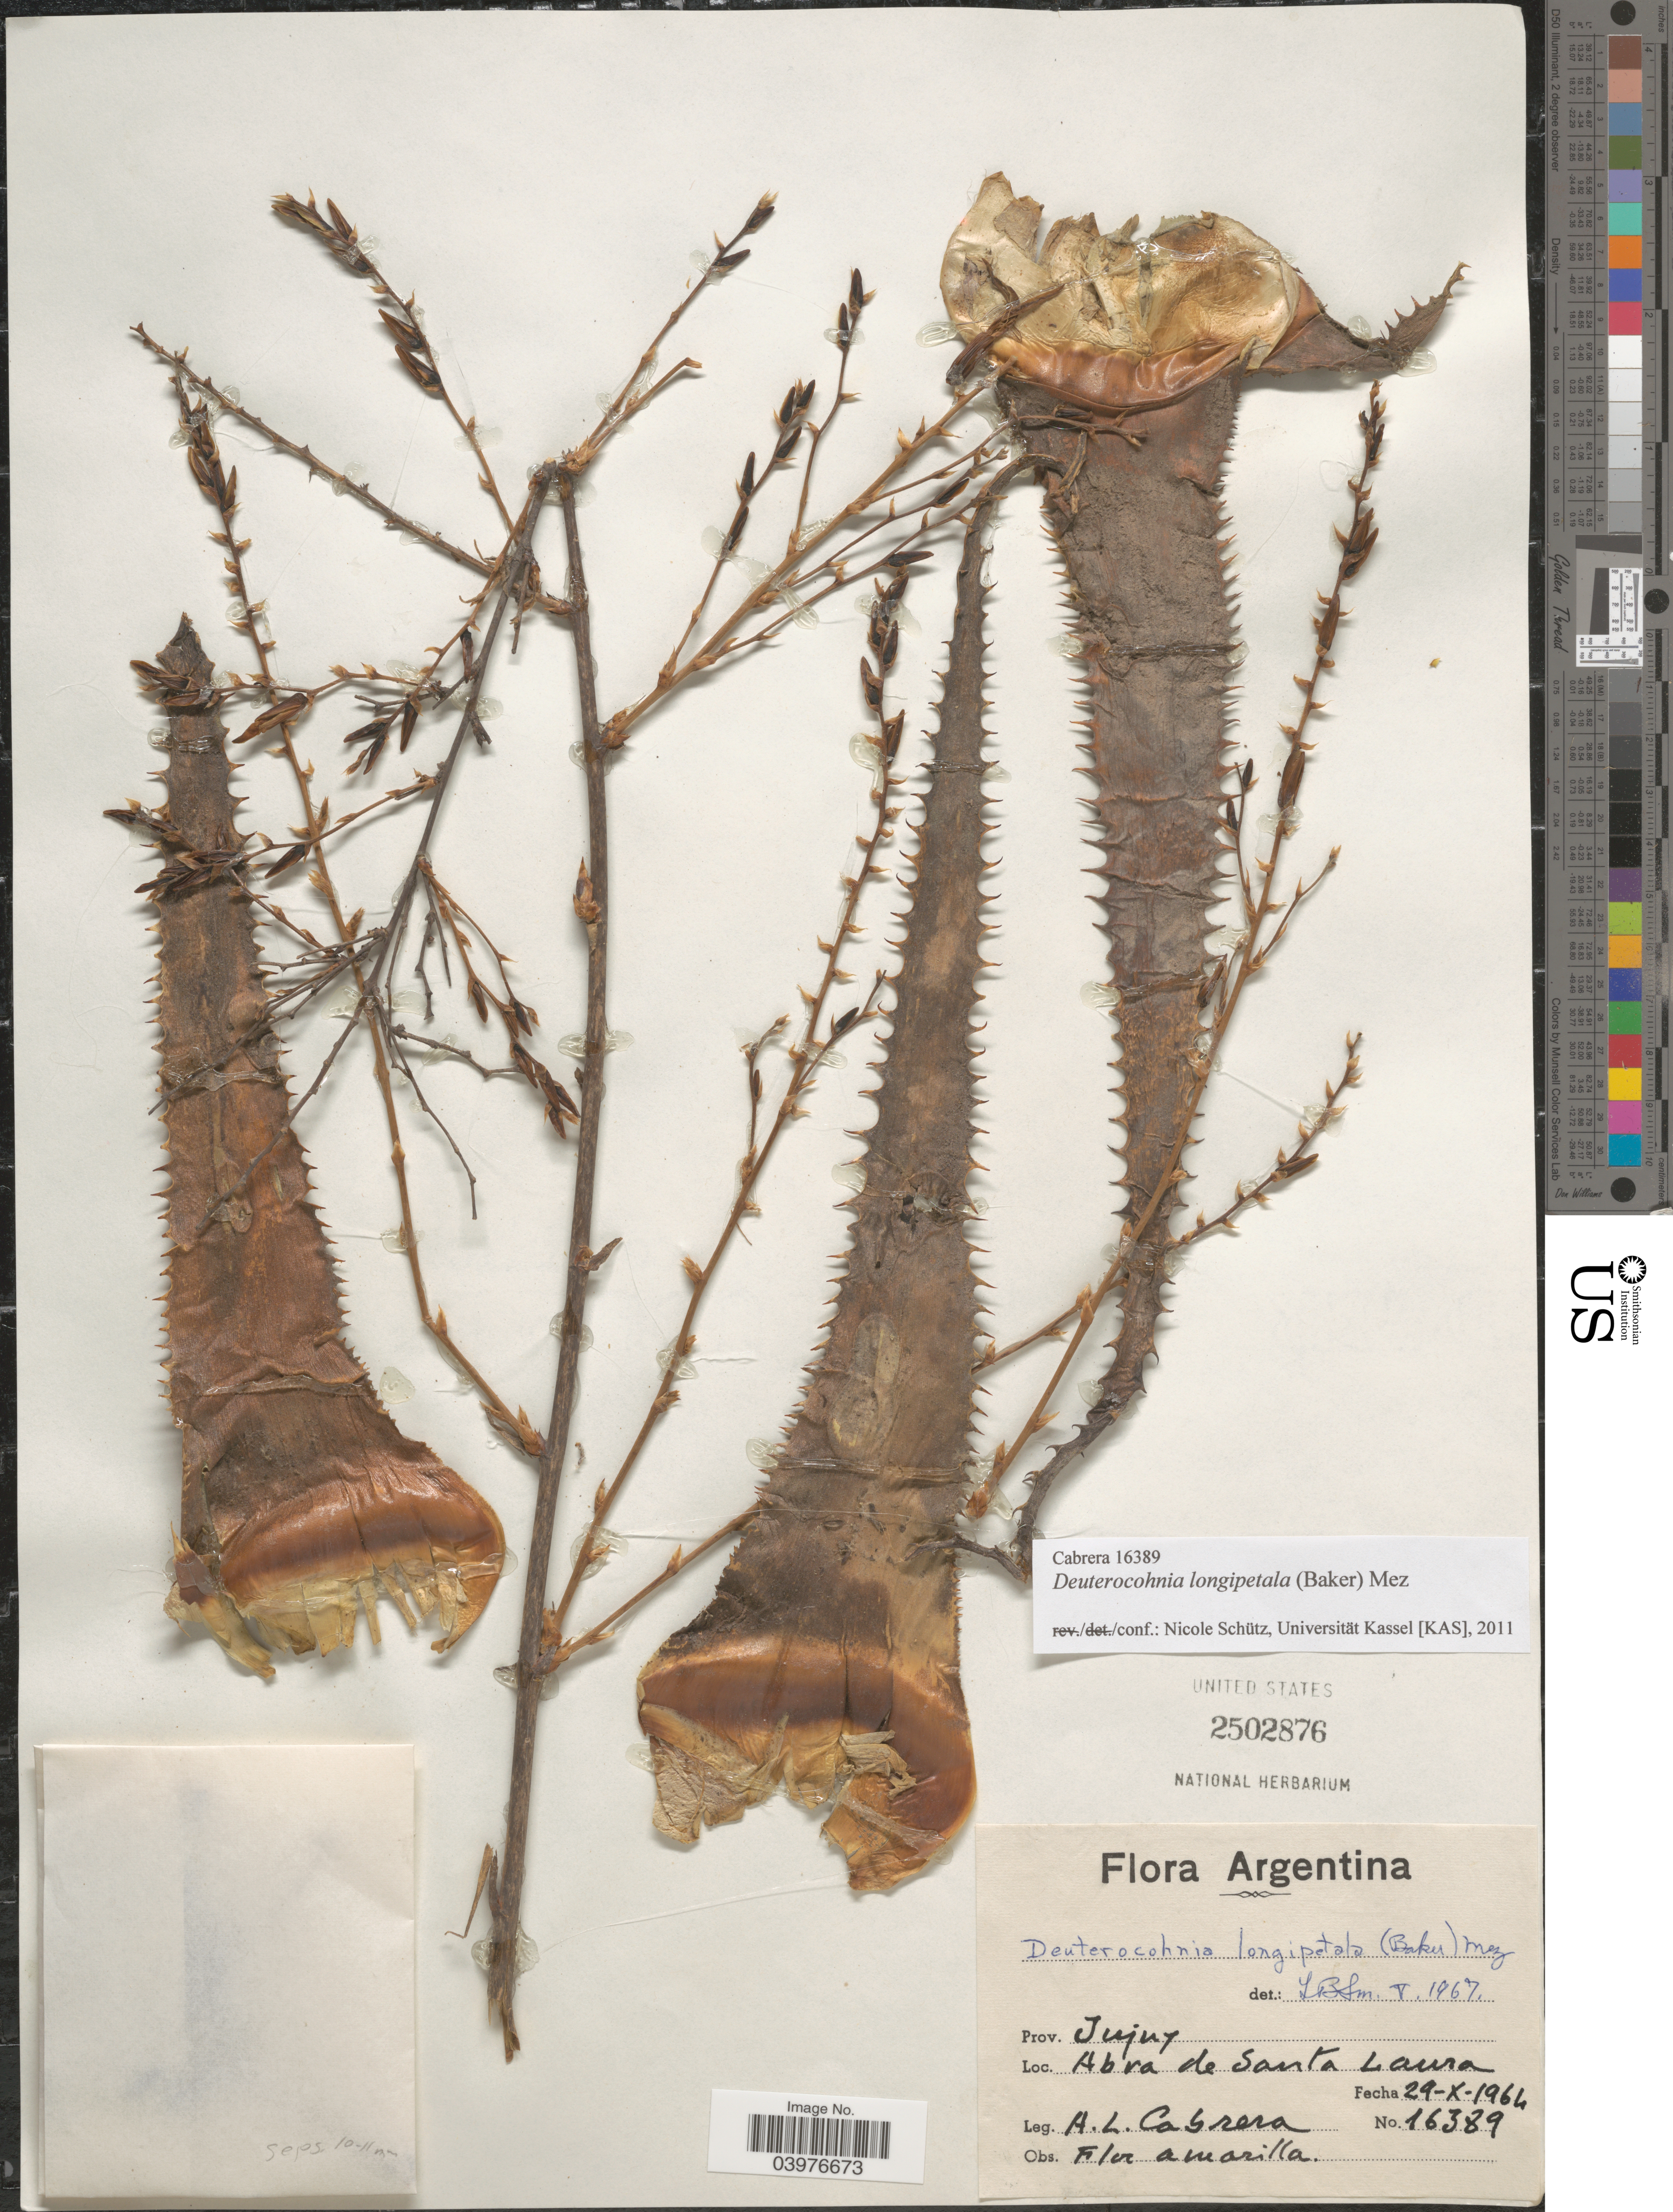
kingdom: Plantae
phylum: Tracheophyta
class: Liliopsida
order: Poales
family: Bromeliaceae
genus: Deuterocohnia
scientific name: Deuterocohnia longipetala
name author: (Baker) Mez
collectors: A. L. Cabrera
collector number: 16389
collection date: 1964-10-29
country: Argentina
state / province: Jujuy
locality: Abra de Santa Laura.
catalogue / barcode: US 2502876